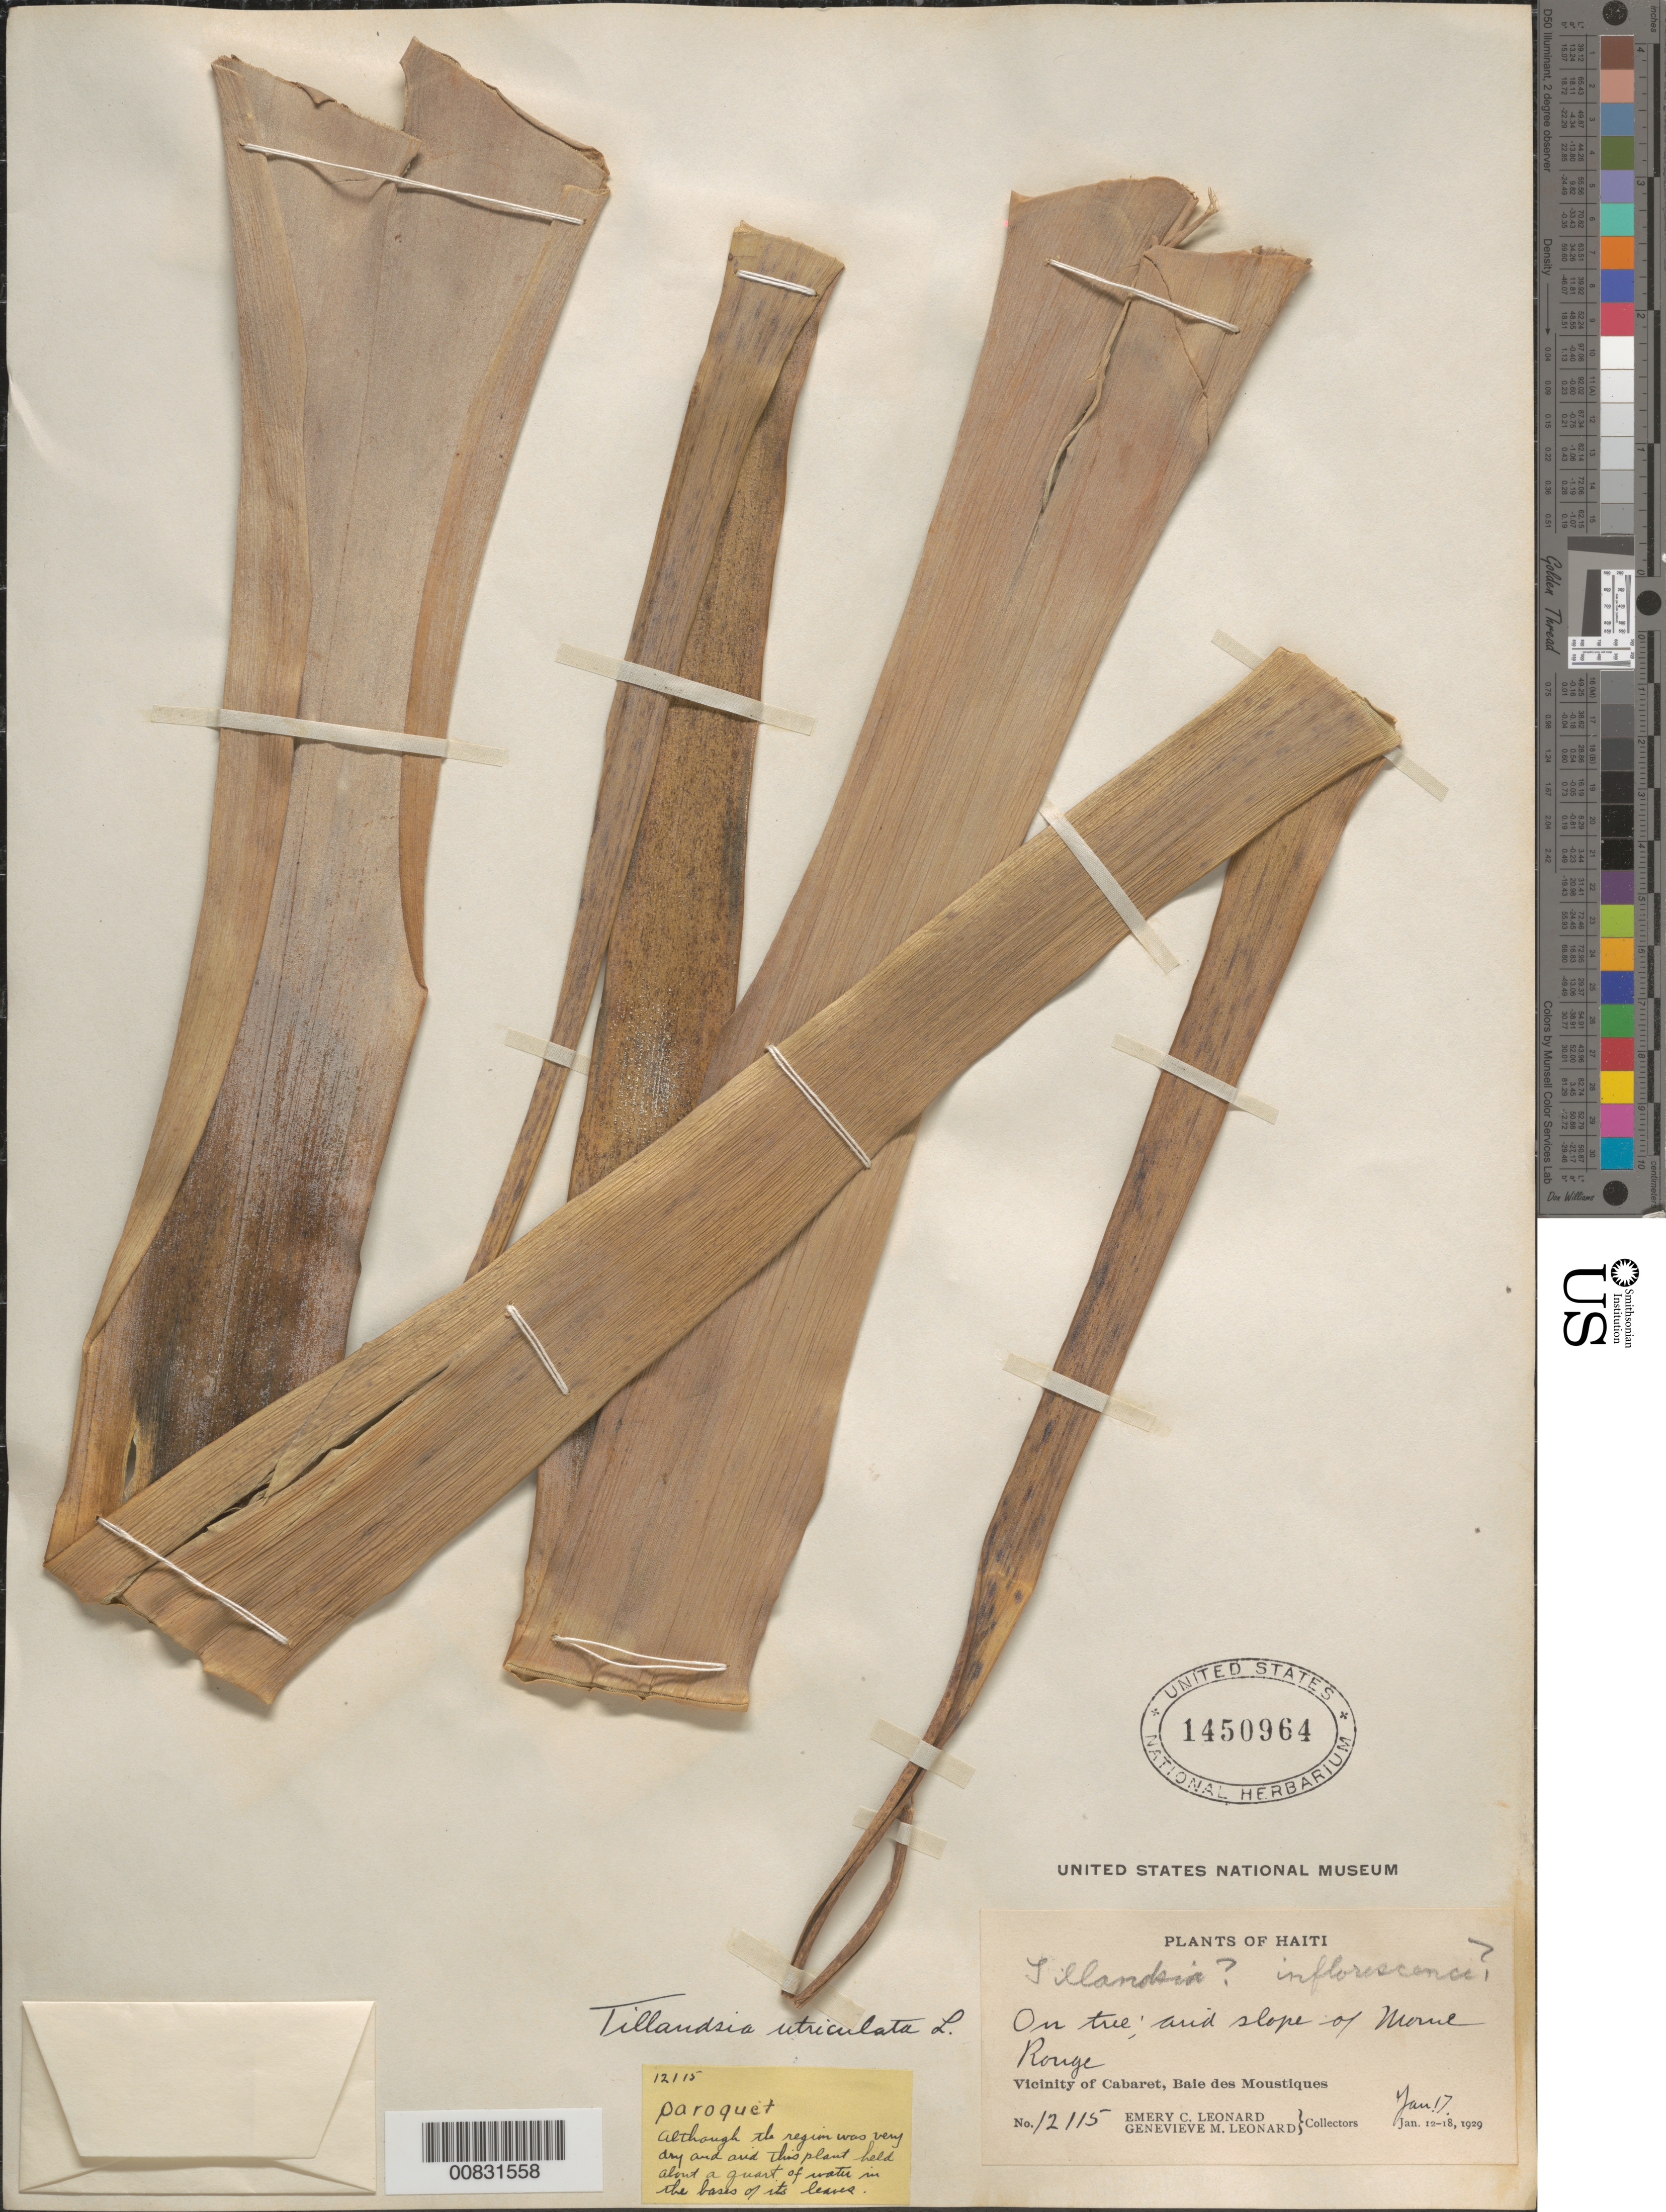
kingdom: Plantae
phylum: Tracheophyta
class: Liliopsida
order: Poales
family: Bromeliaceae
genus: Tillandsia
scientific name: Tillandsia utriculata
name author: L.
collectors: E. C. Leonard & G. M. Leonard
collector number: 12115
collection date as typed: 17 Jan 1929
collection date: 1929-01-17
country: Haiti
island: Hispaniola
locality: Vicinity of Cabaret, Baie des Moustiques. Arid slope of Morne Rouge.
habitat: On tree.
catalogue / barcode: US 1450964